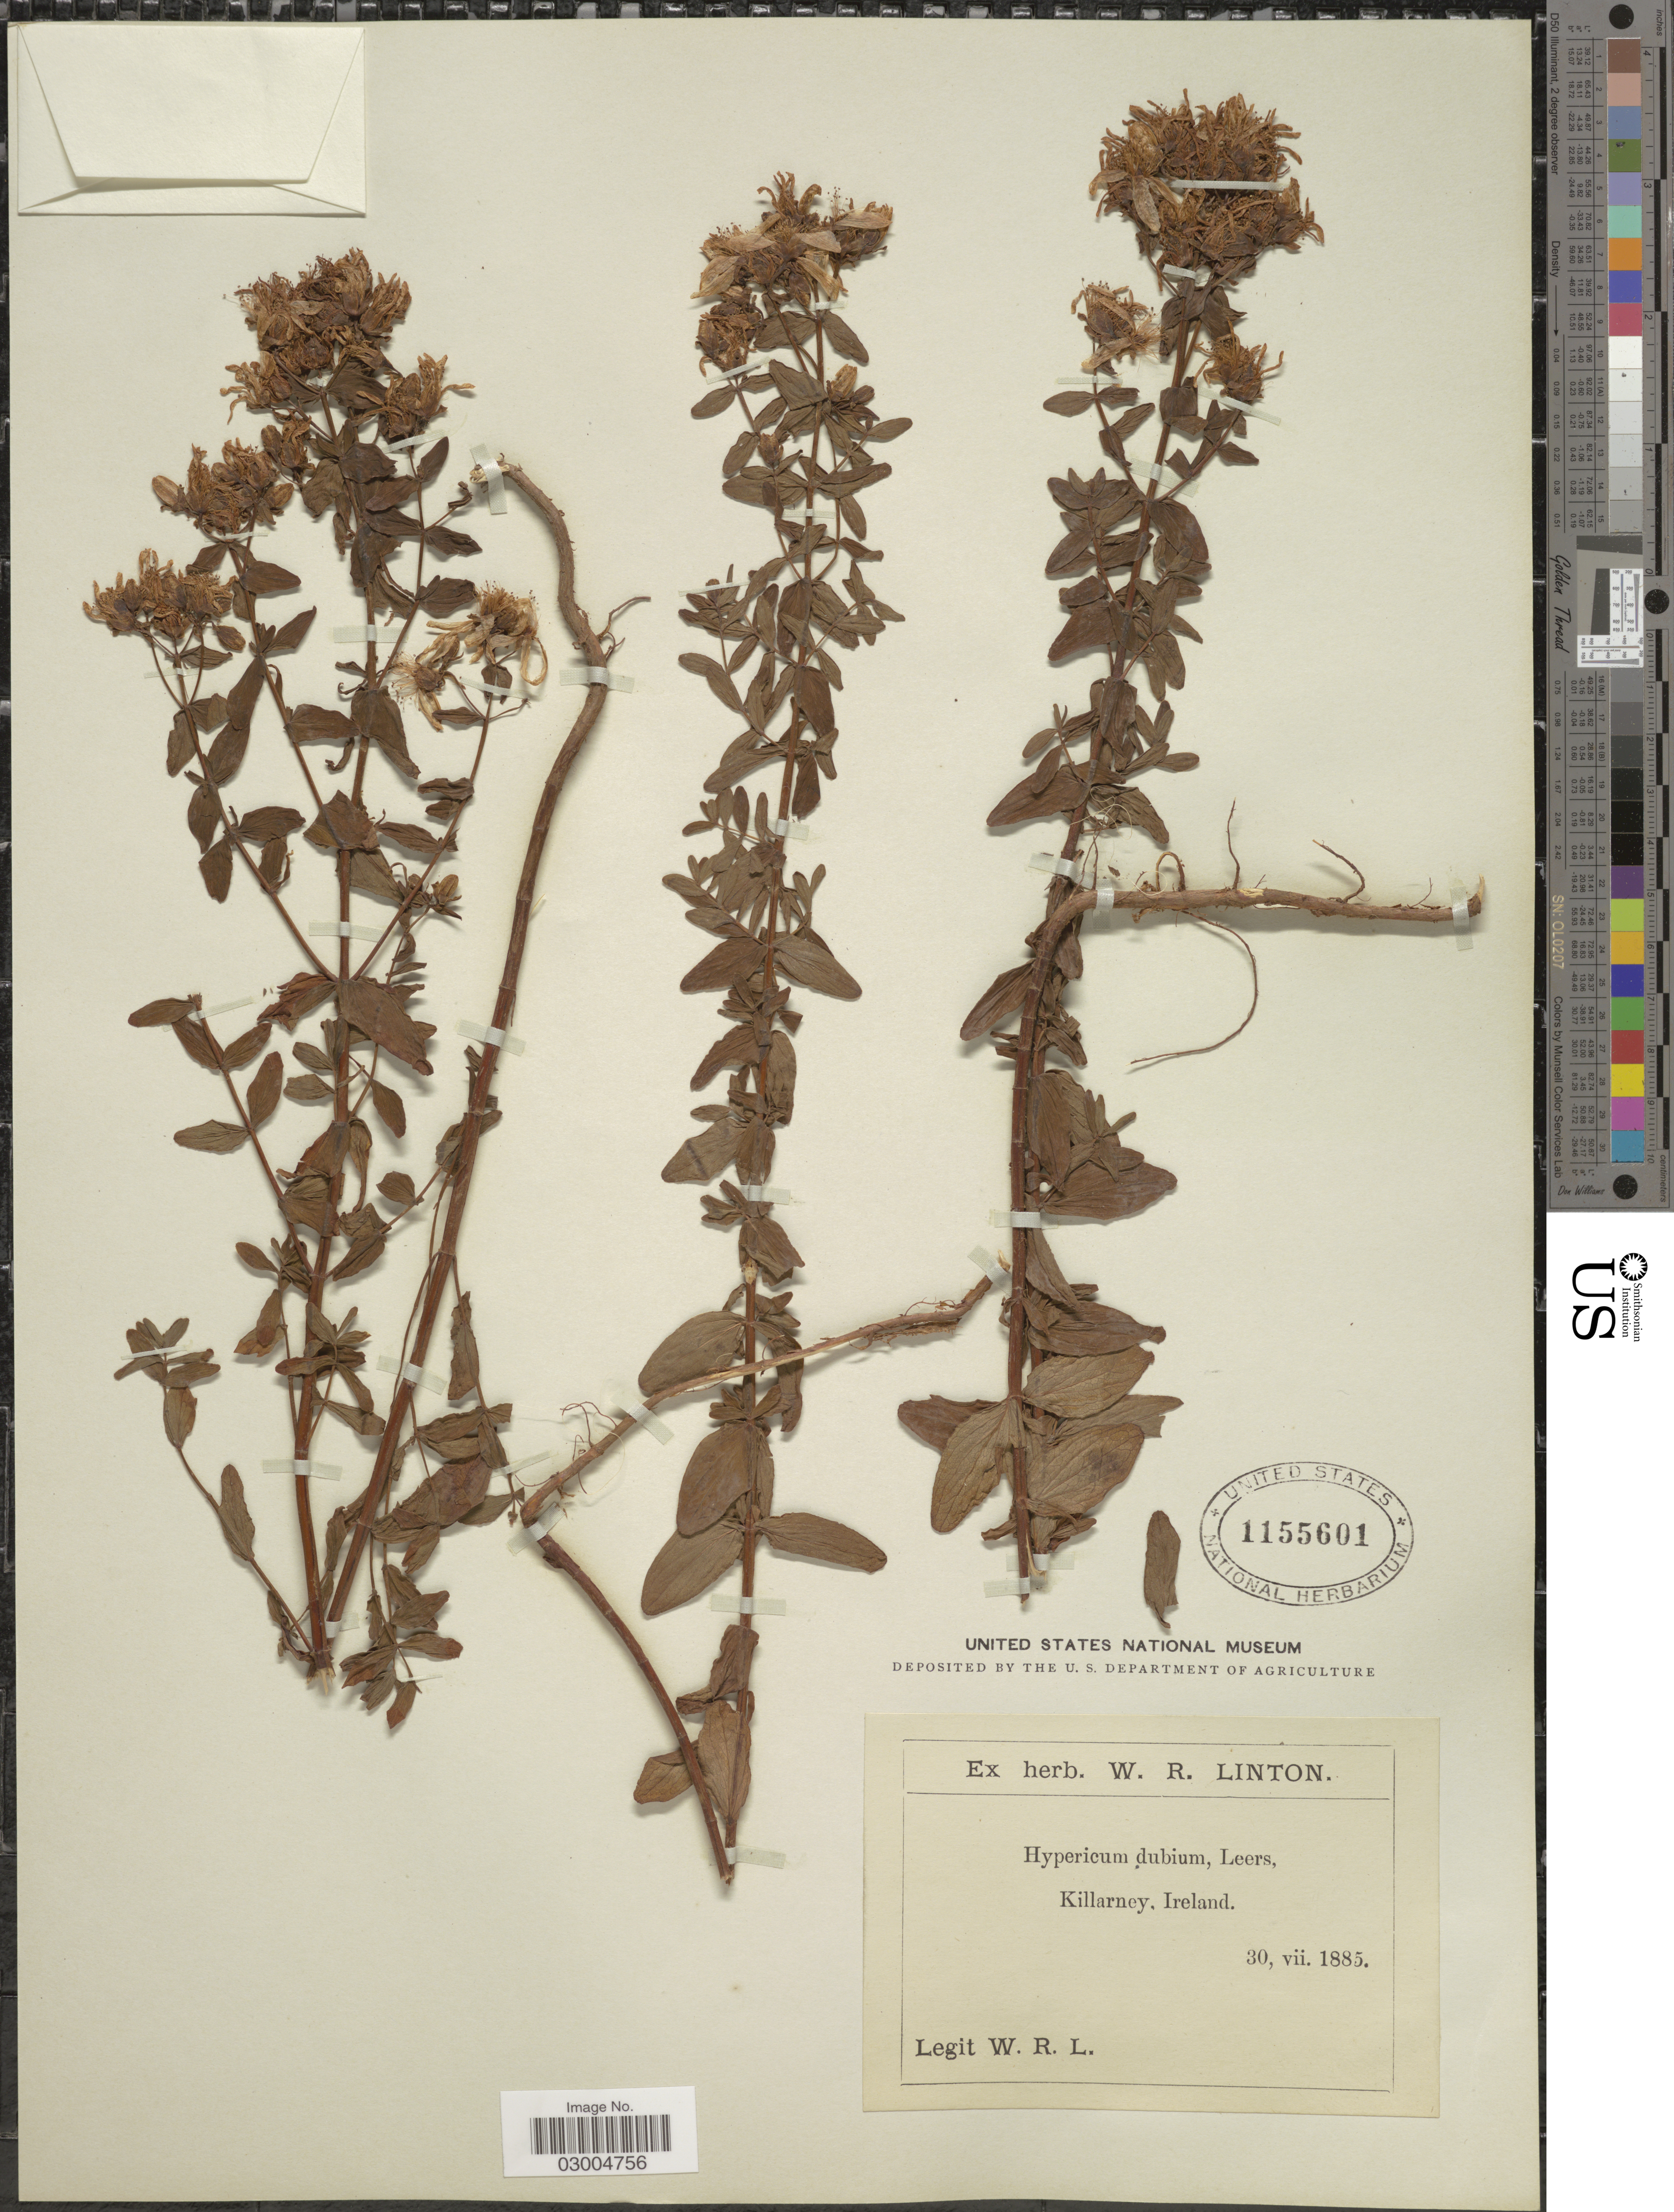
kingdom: Plantae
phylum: Tracheophyta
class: Magnoliopsida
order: Malpighiales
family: Hypericaceae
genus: Hypericum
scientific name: Hypericum dubium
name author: Leers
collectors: W. Linton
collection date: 1885-07-30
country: Ireland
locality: Killarney.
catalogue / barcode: US 1155601